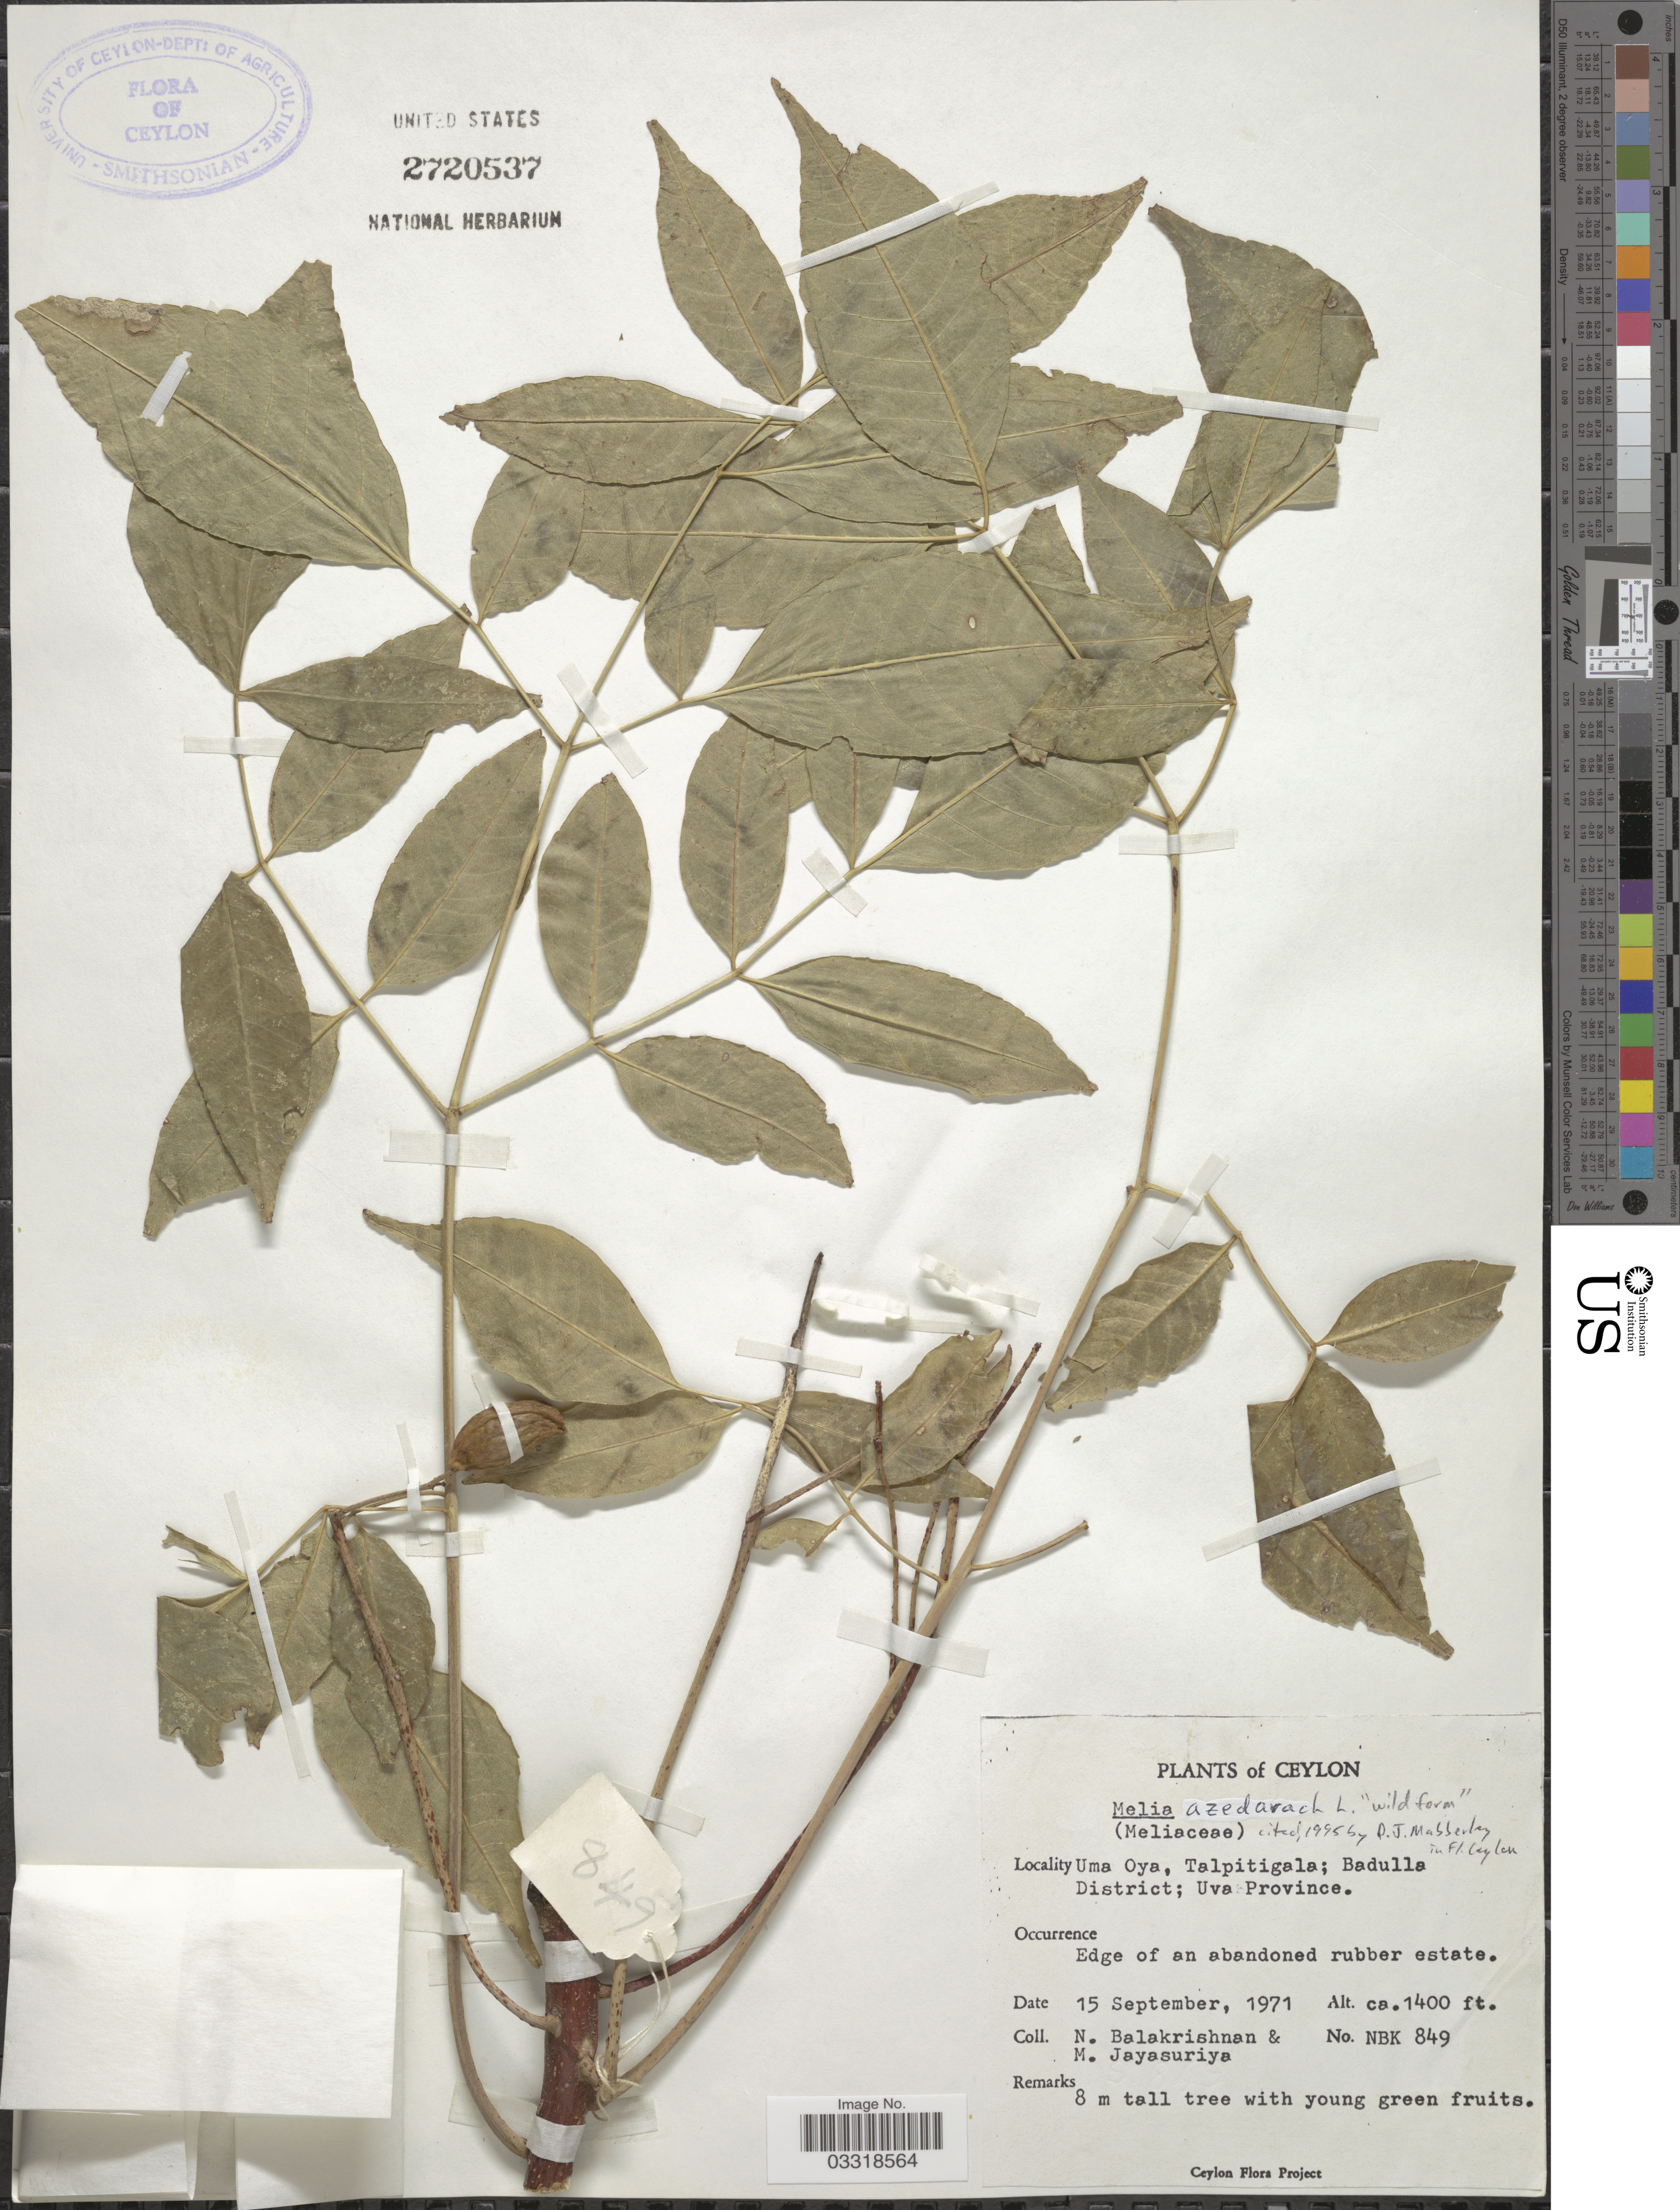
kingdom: Plantae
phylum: Tracheophyta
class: Magnoliopsida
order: Sapindales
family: Meliaceae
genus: Melia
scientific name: Melia azedarach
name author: L.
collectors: N. Balakrishnan & M. Jayasuriya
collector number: NBK 849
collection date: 1971-09-15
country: Sri Lanka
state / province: Uva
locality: Ceylon. Uma Oya, Talpitigala; Badulla District.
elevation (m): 427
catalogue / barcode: US 2720537